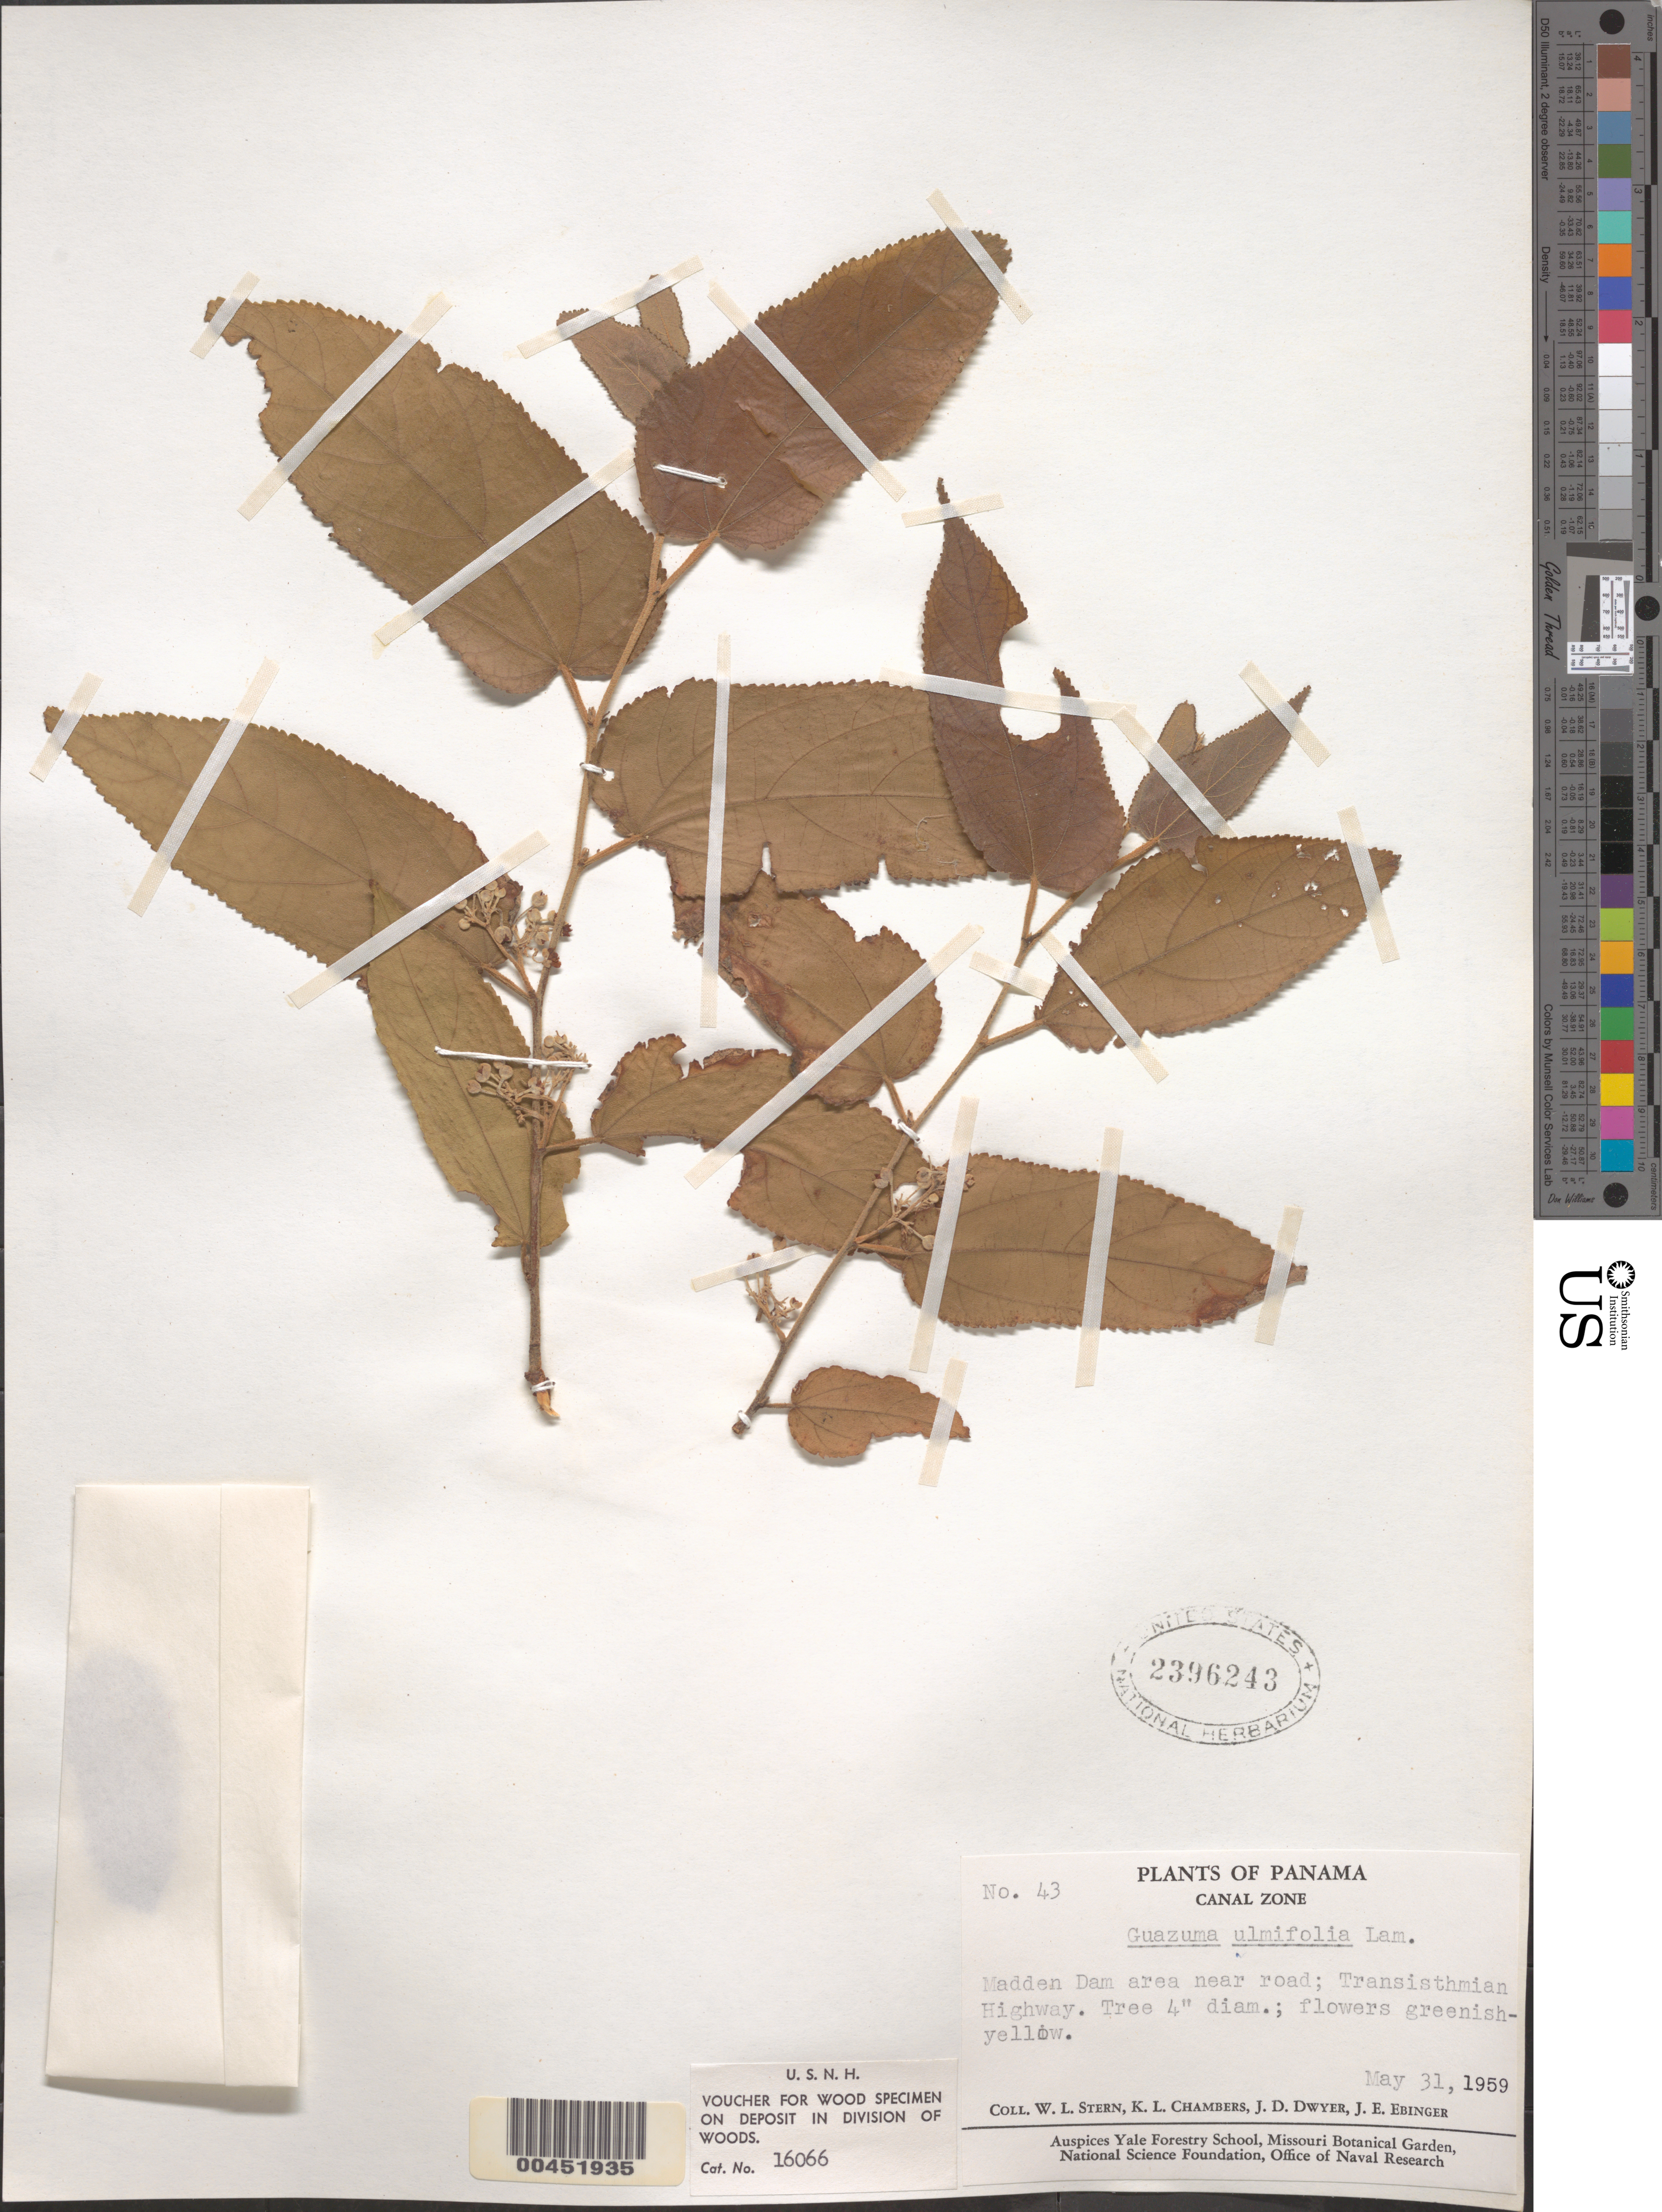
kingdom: Plantae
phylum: Tracheophyta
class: Magnoliopsida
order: Malvales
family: Malvaceae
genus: Guazuma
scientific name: Guazuma ulmifolia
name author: Lam.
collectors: W. L. Stern, K. L. Chambers, J. D. Dwyer & J. Ebinger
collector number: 43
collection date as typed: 31 May 1959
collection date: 1959-05-31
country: Panama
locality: Madden Dam area near road, Trans-Isthmian Hwy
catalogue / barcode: US 2396243